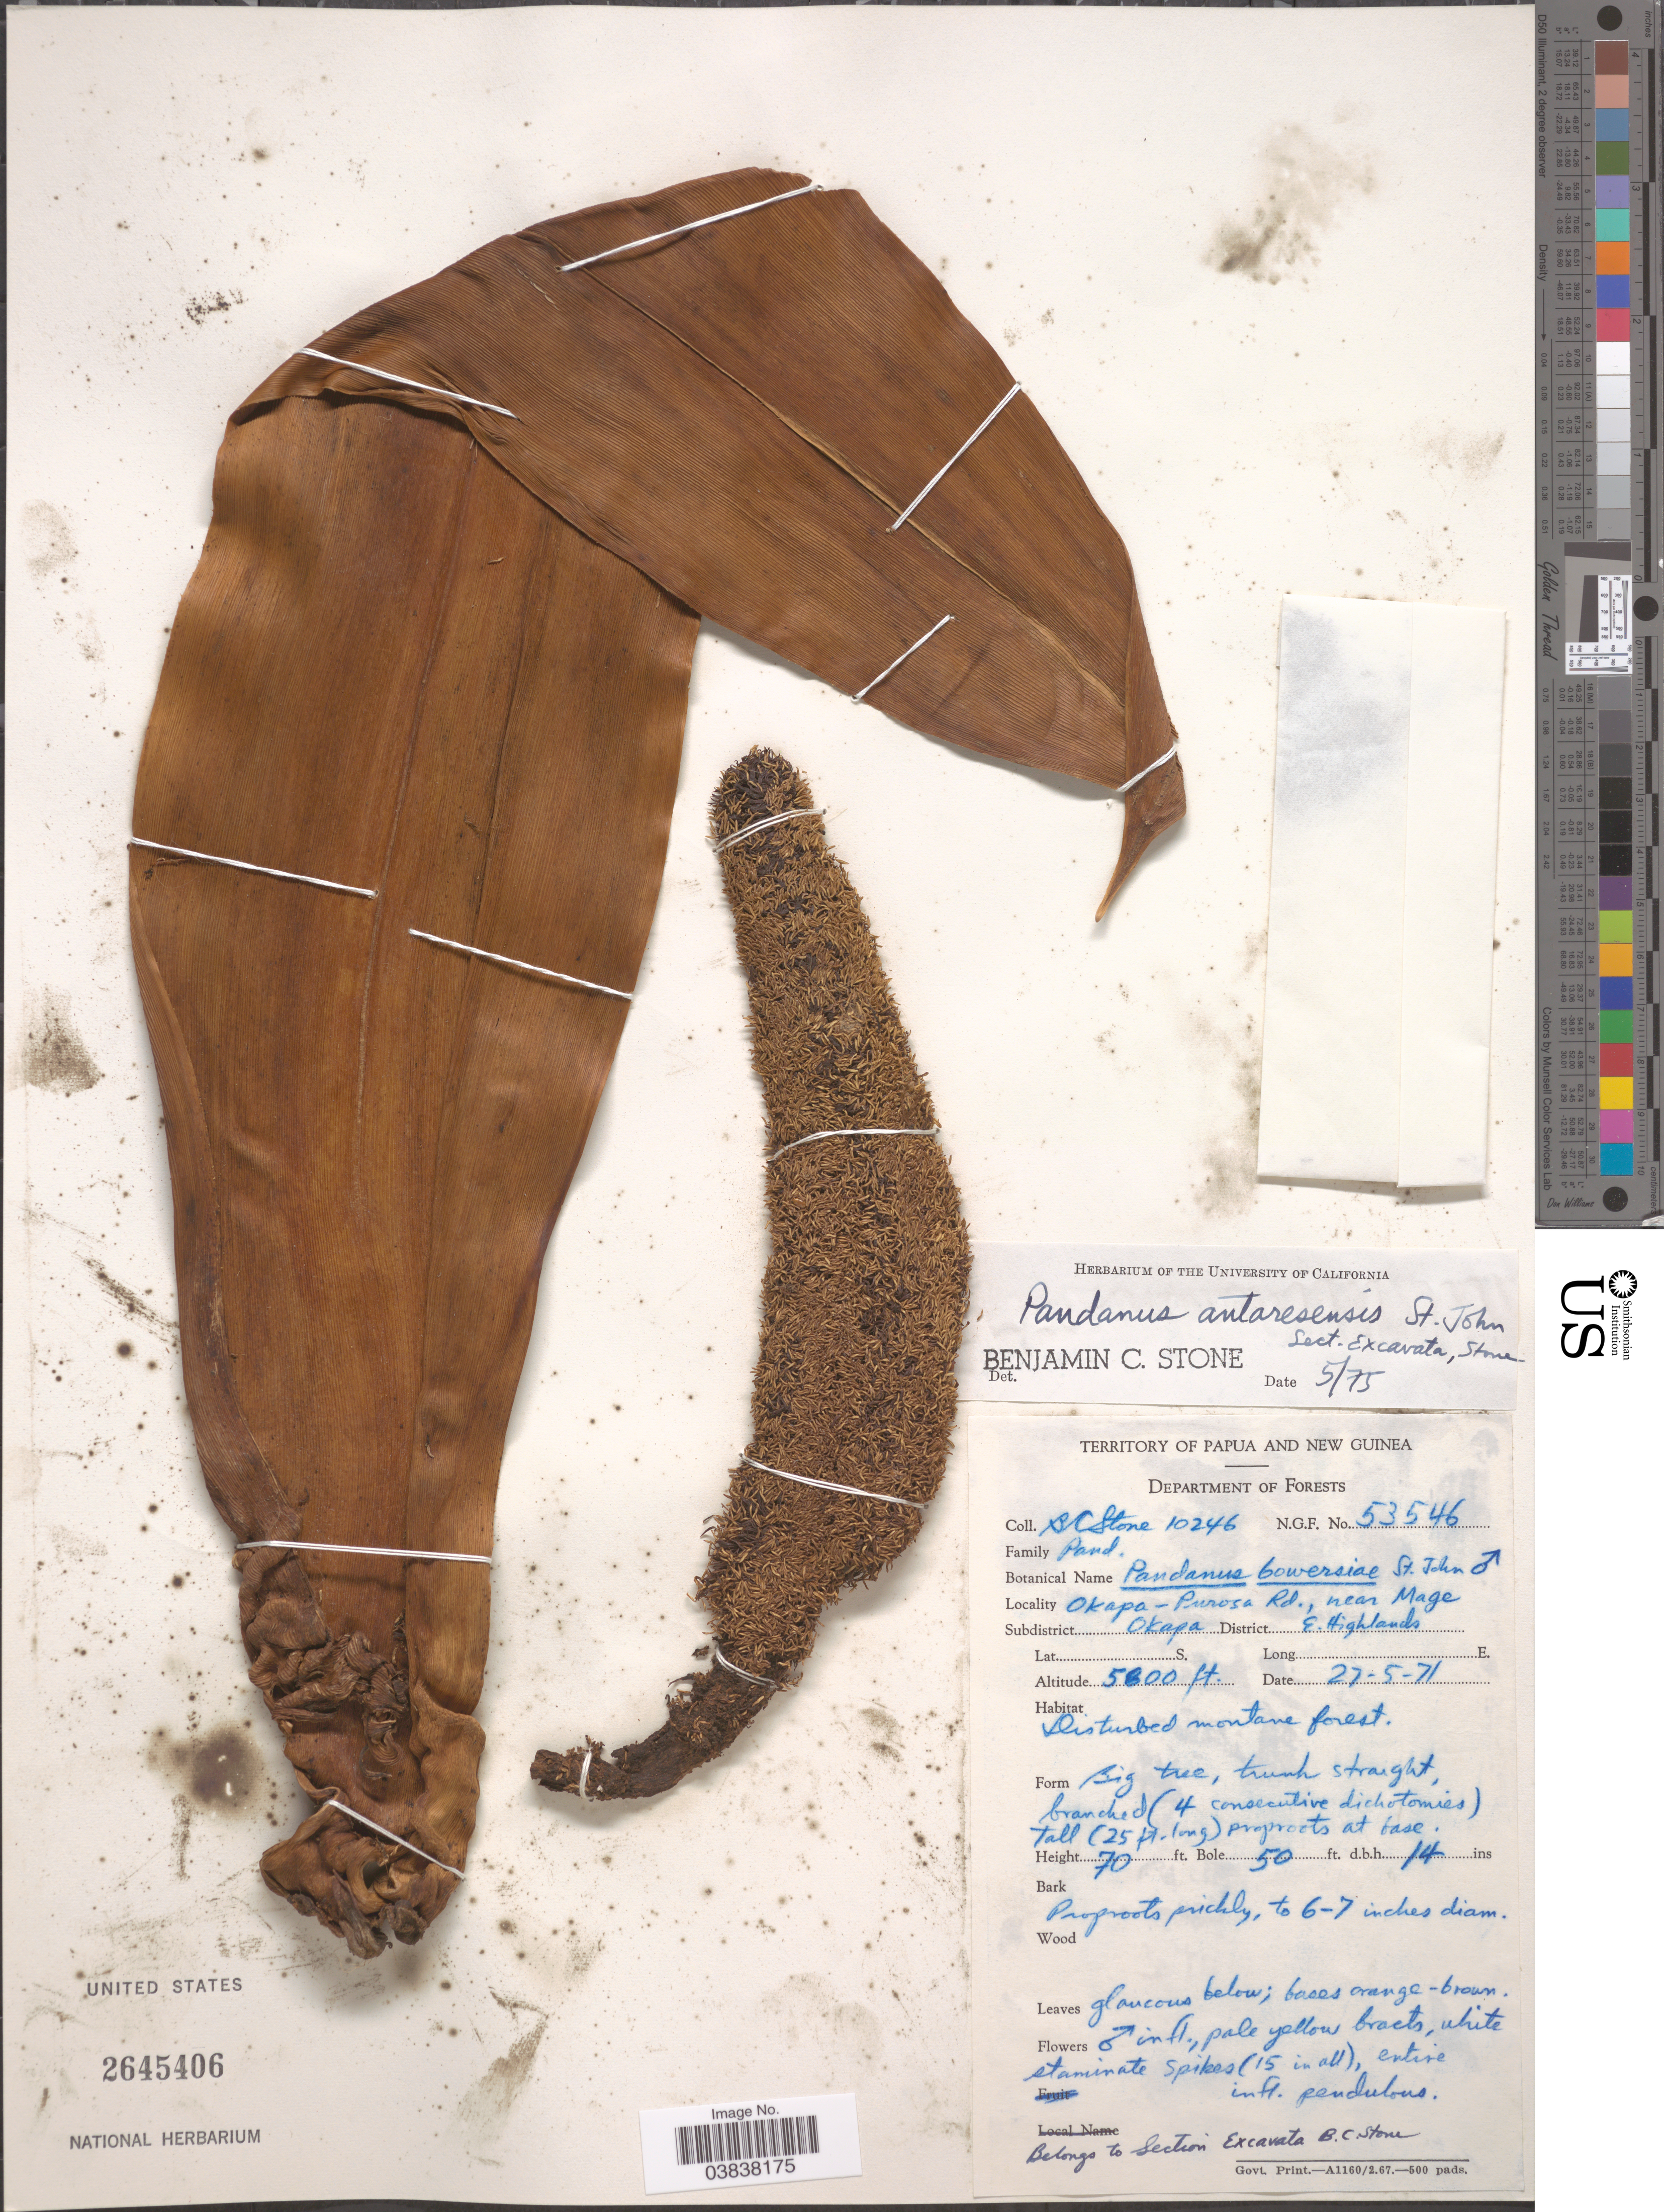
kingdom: Plantae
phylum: Tracheophyta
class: Liliopsida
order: Pandanales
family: Pandanaceae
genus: Pandanus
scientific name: Pandanus antaresensis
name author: H. St. John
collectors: B. C. Stone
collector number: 53546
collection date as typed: Transcribed d/m/y: 27/5/71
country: Papua New Guinea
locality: Territory of Papua and New Guinea. Okapa-Purosa Rd., near Mage. Subdistrict Okapa District E. Highlands.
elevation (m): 1768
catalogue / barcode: US 2645406